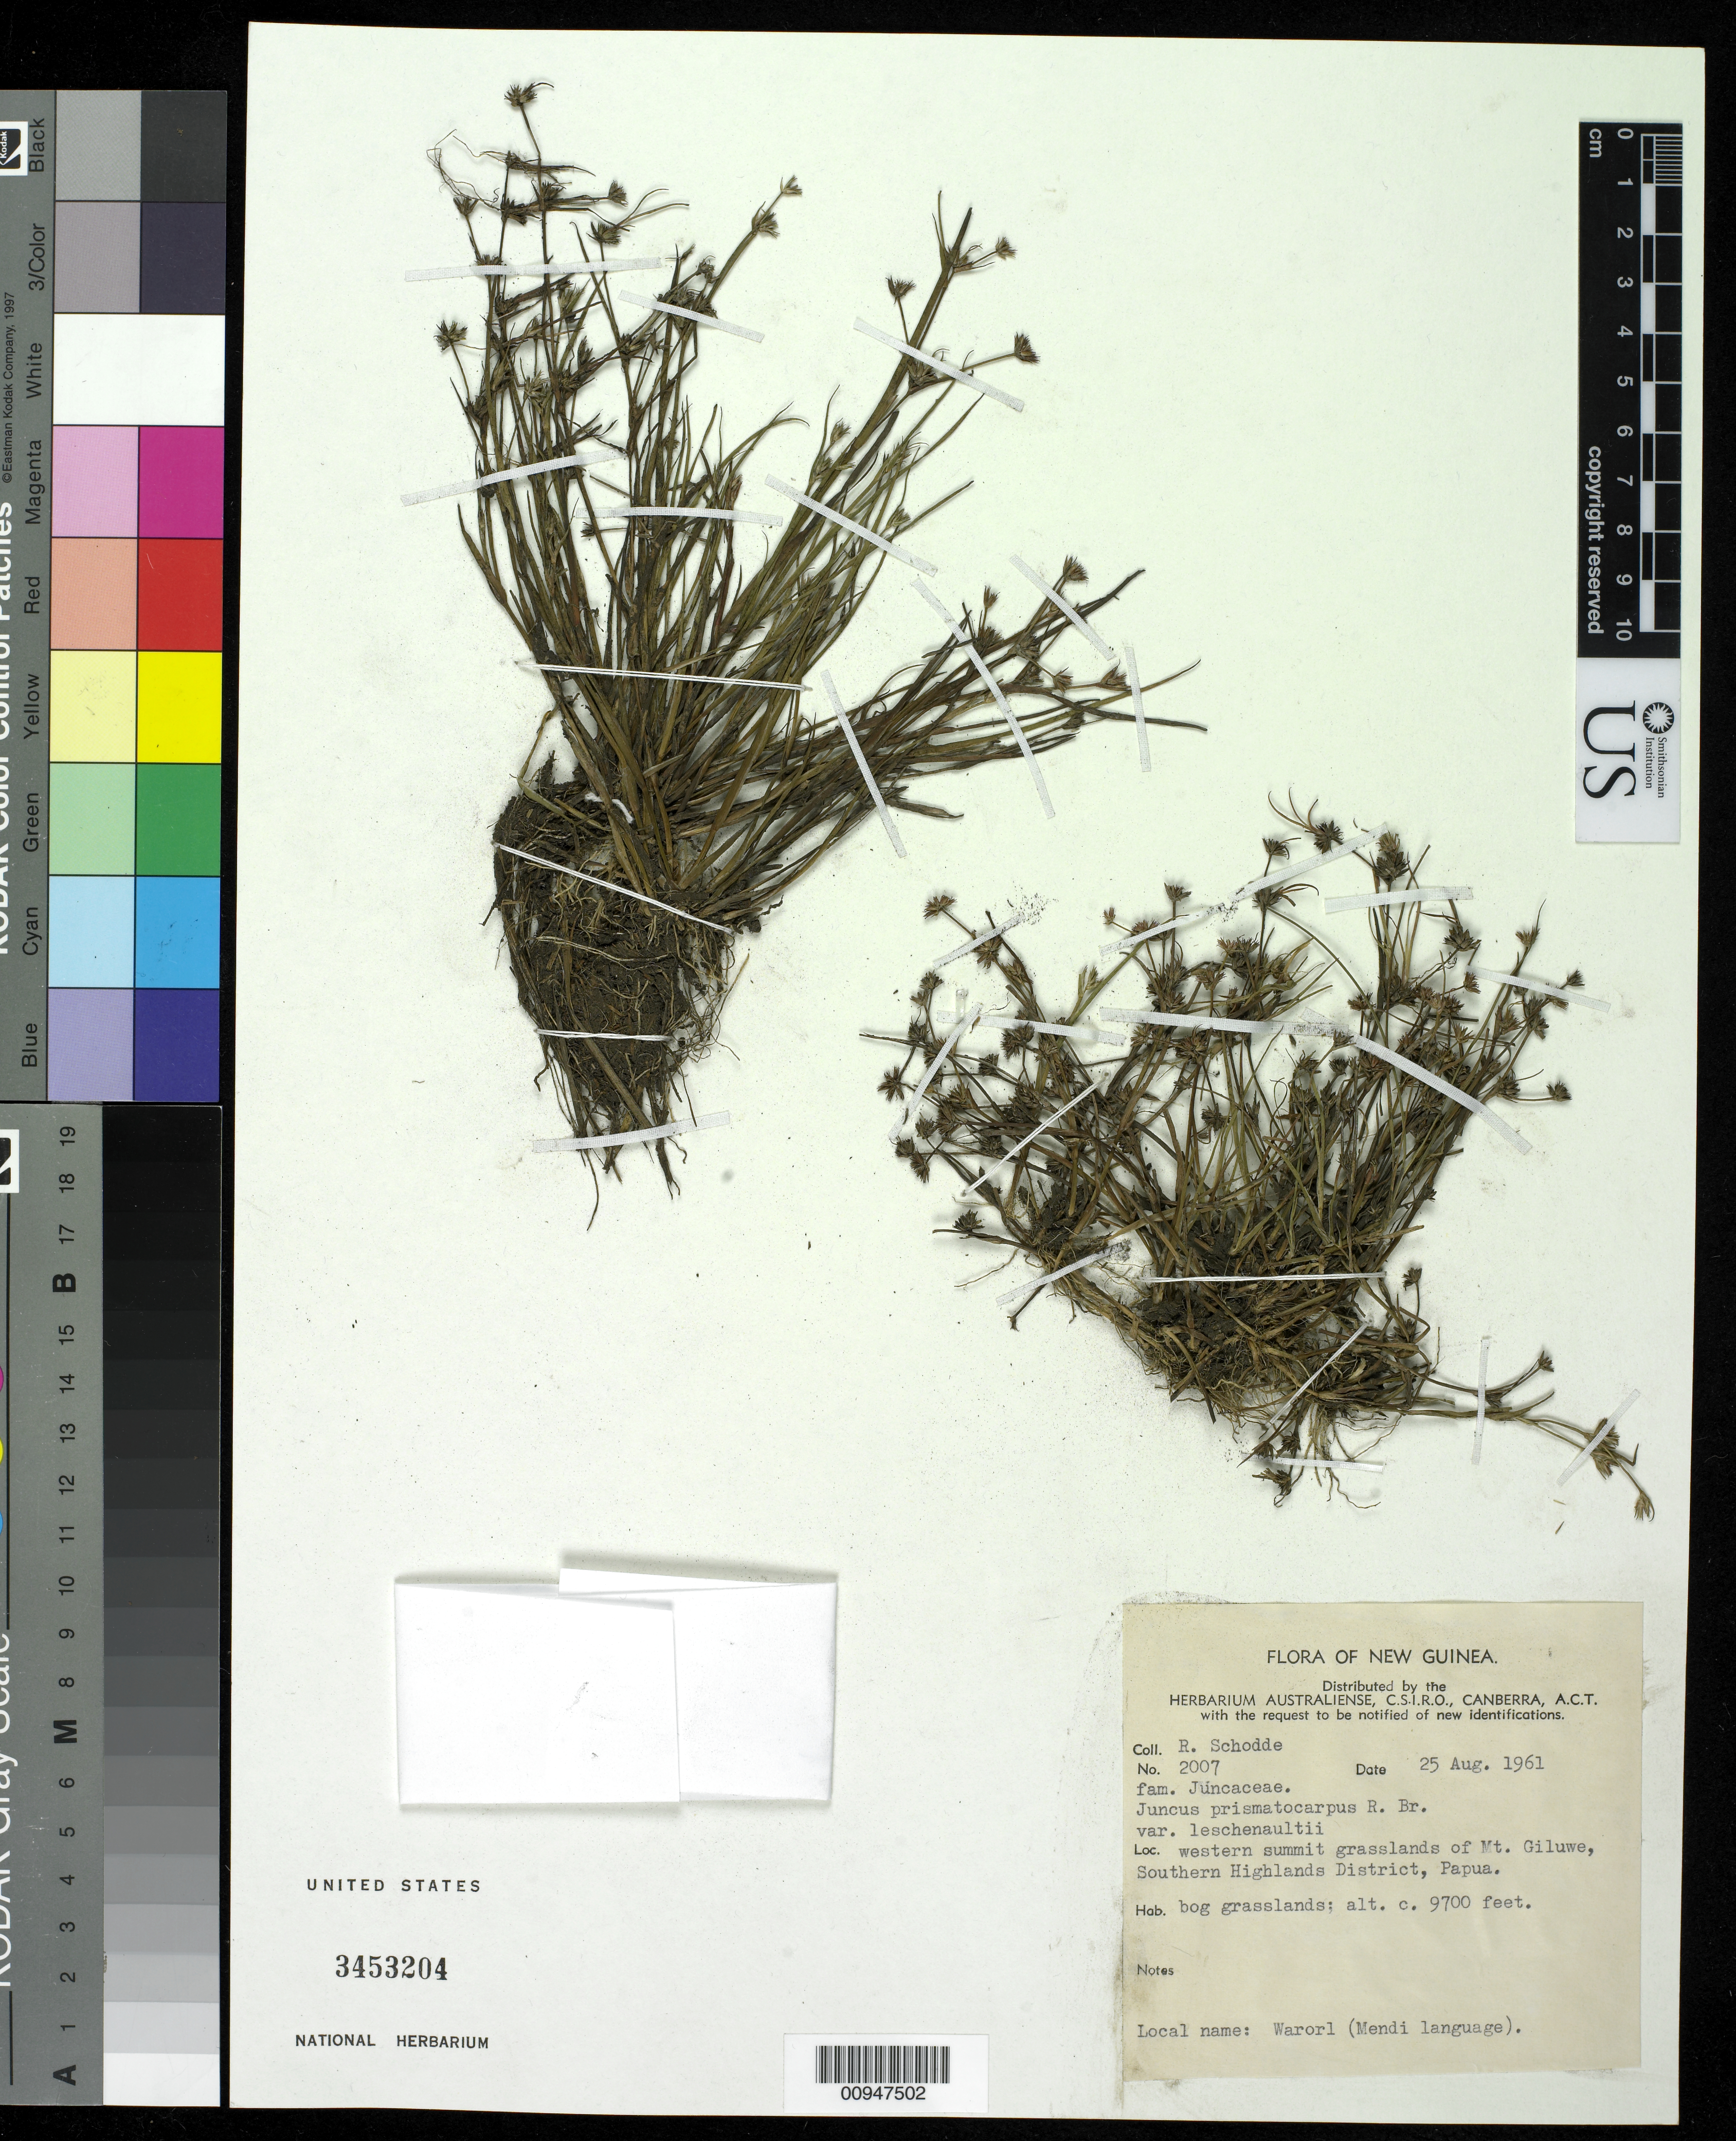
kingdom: Plantae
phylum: Tracheophyta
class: Liliopsida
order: Poales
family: Juncaceae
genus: Juncus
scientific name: Juncus prismatocarpus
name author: R. Br.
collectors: R. Schodde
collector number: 2007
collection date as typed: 25 Aug 1961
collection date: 1961-08-25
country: Papua New Guinea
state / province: Southern Highlands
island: New Guinea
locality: Western summit grasslands of Mt. Giluwe.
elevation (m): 2957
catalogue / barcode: US 3453204